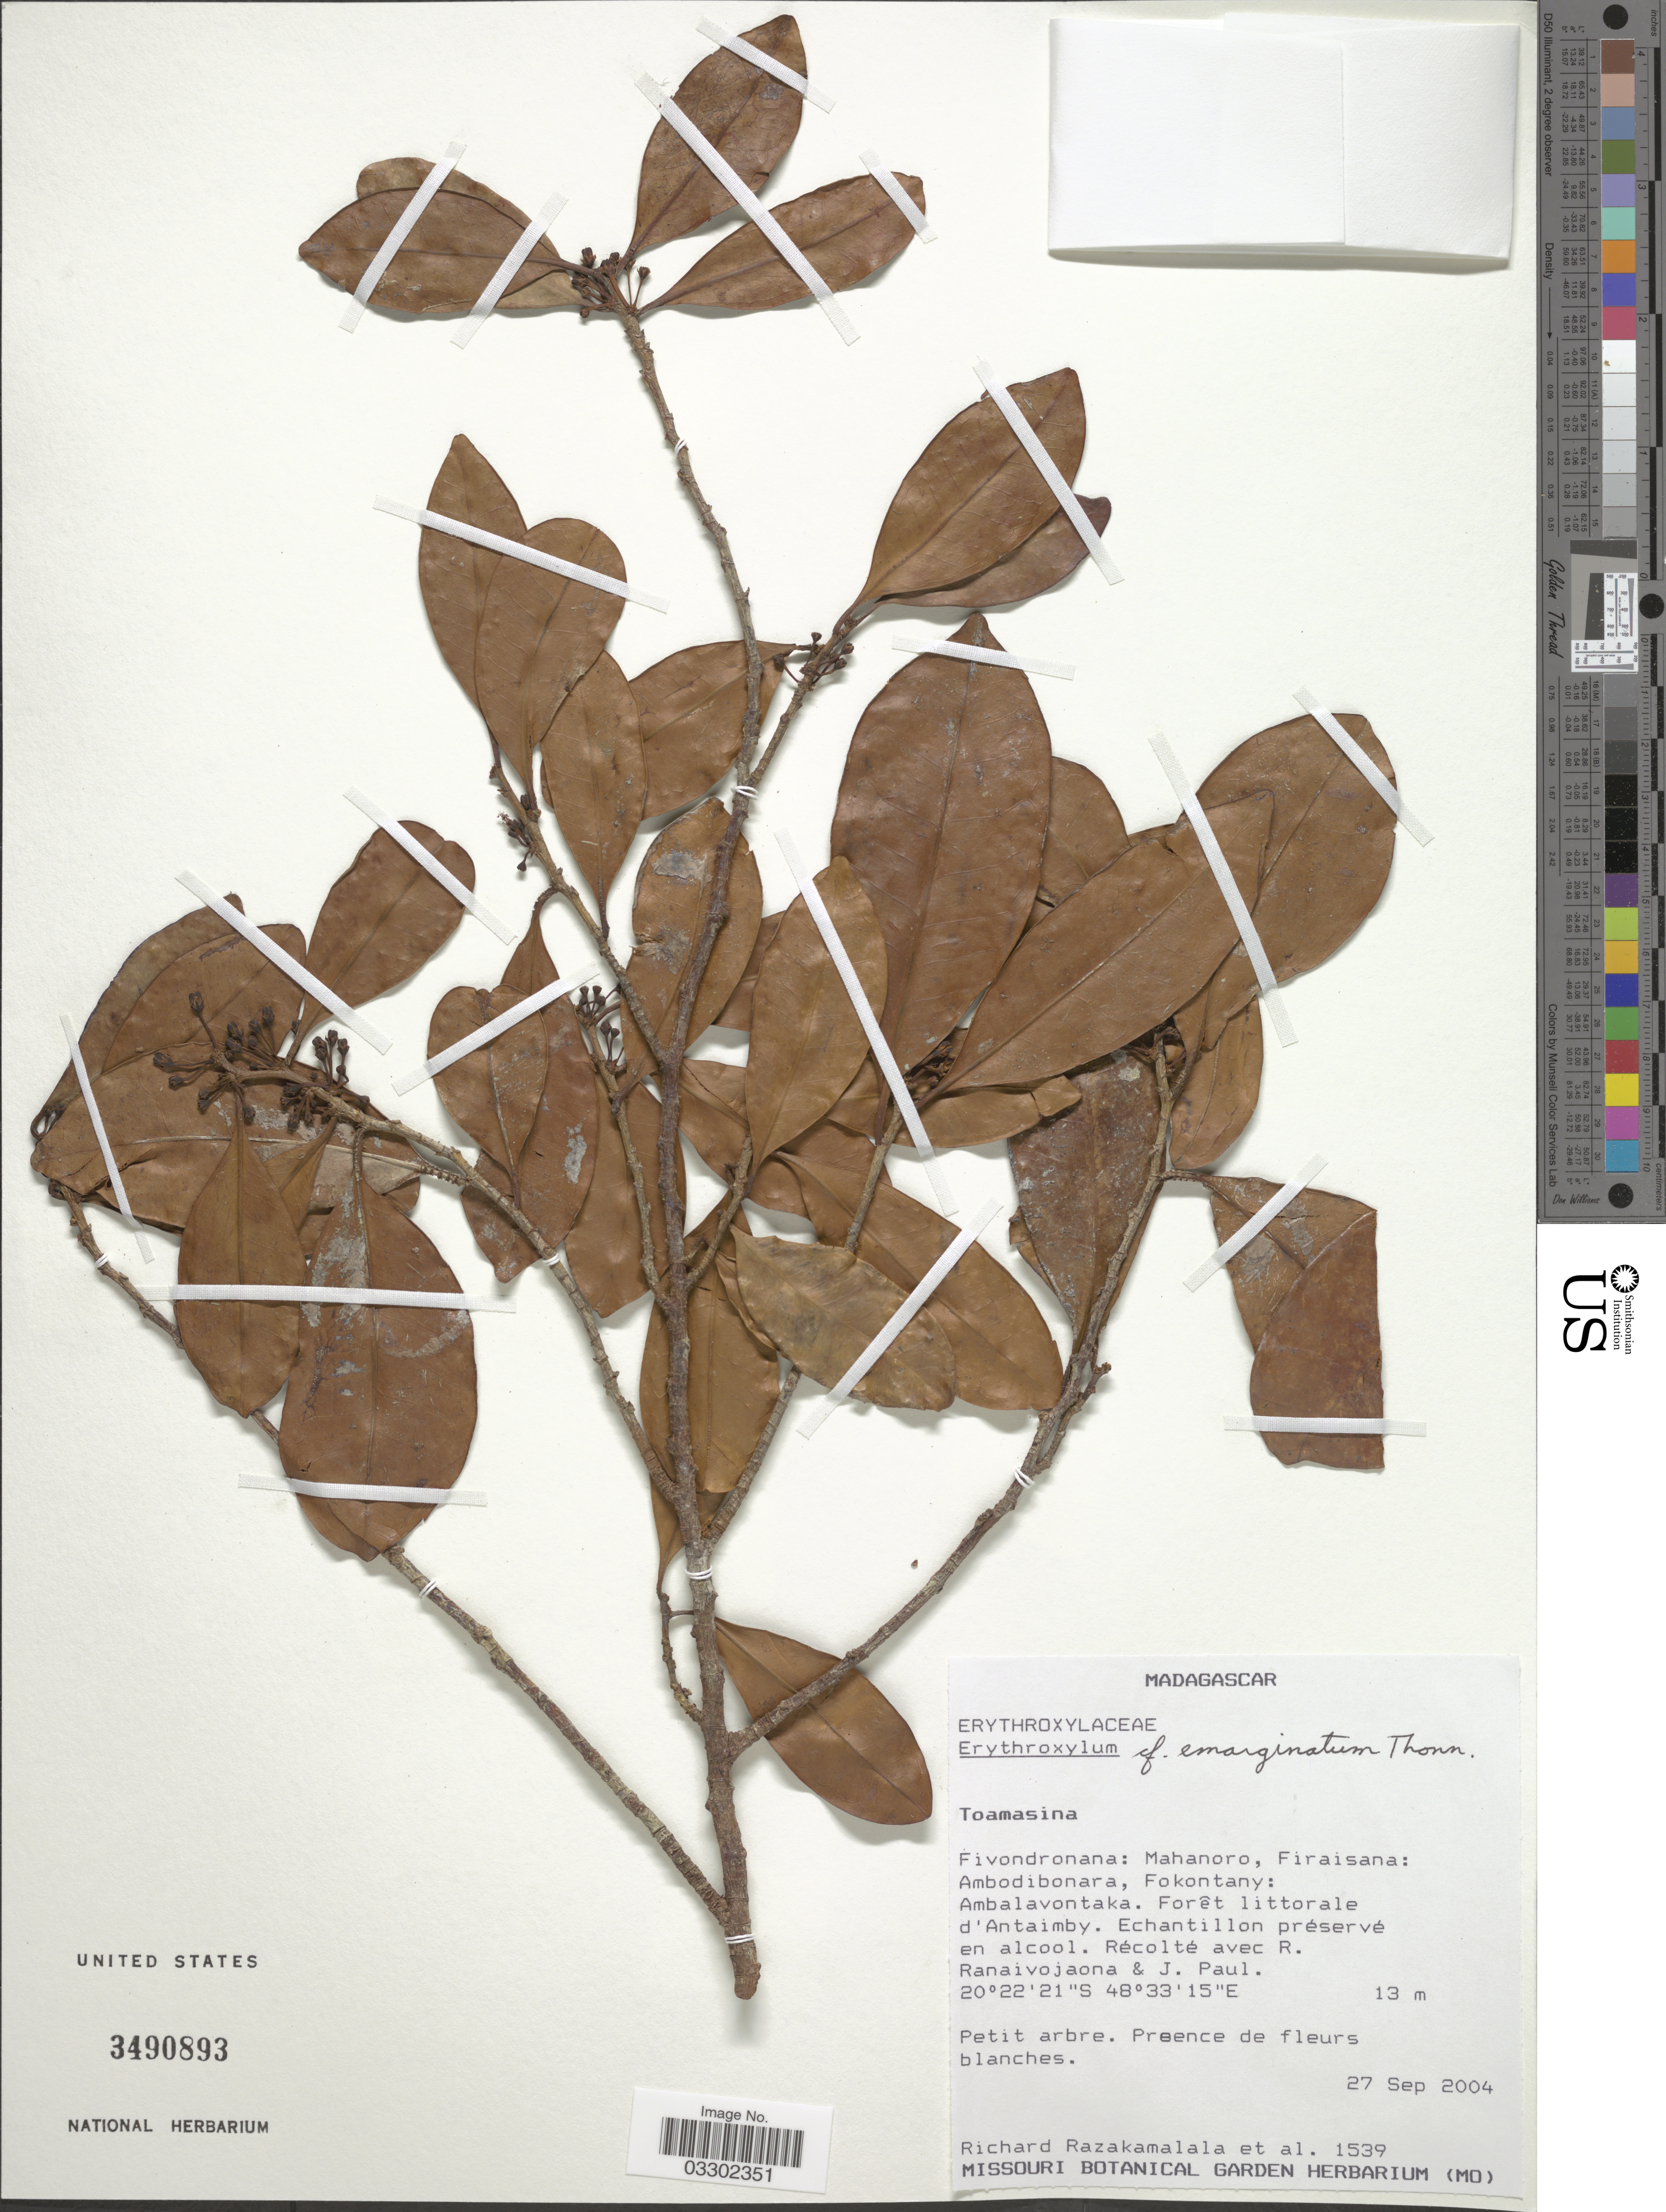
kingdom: Plantae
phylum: Tracheophyta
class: Magnoliopsida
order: Malpighiales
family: Erythroxylaceae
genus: Erythroxylum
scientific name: Erythroxylum emarginatum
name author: Thonn.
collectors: R. Razakamalala, R. Ranaivojaona & J. Paul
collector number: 1539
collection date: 2004-09-27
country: Madagascar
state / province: Atsinanana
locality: Fivondronana: Mahanoro, Firaisana: Ambodibonara, Fokontany: Ambalavontaka. Forêt littorale d'Antaimby.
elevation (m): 13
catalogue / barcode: US 3490893